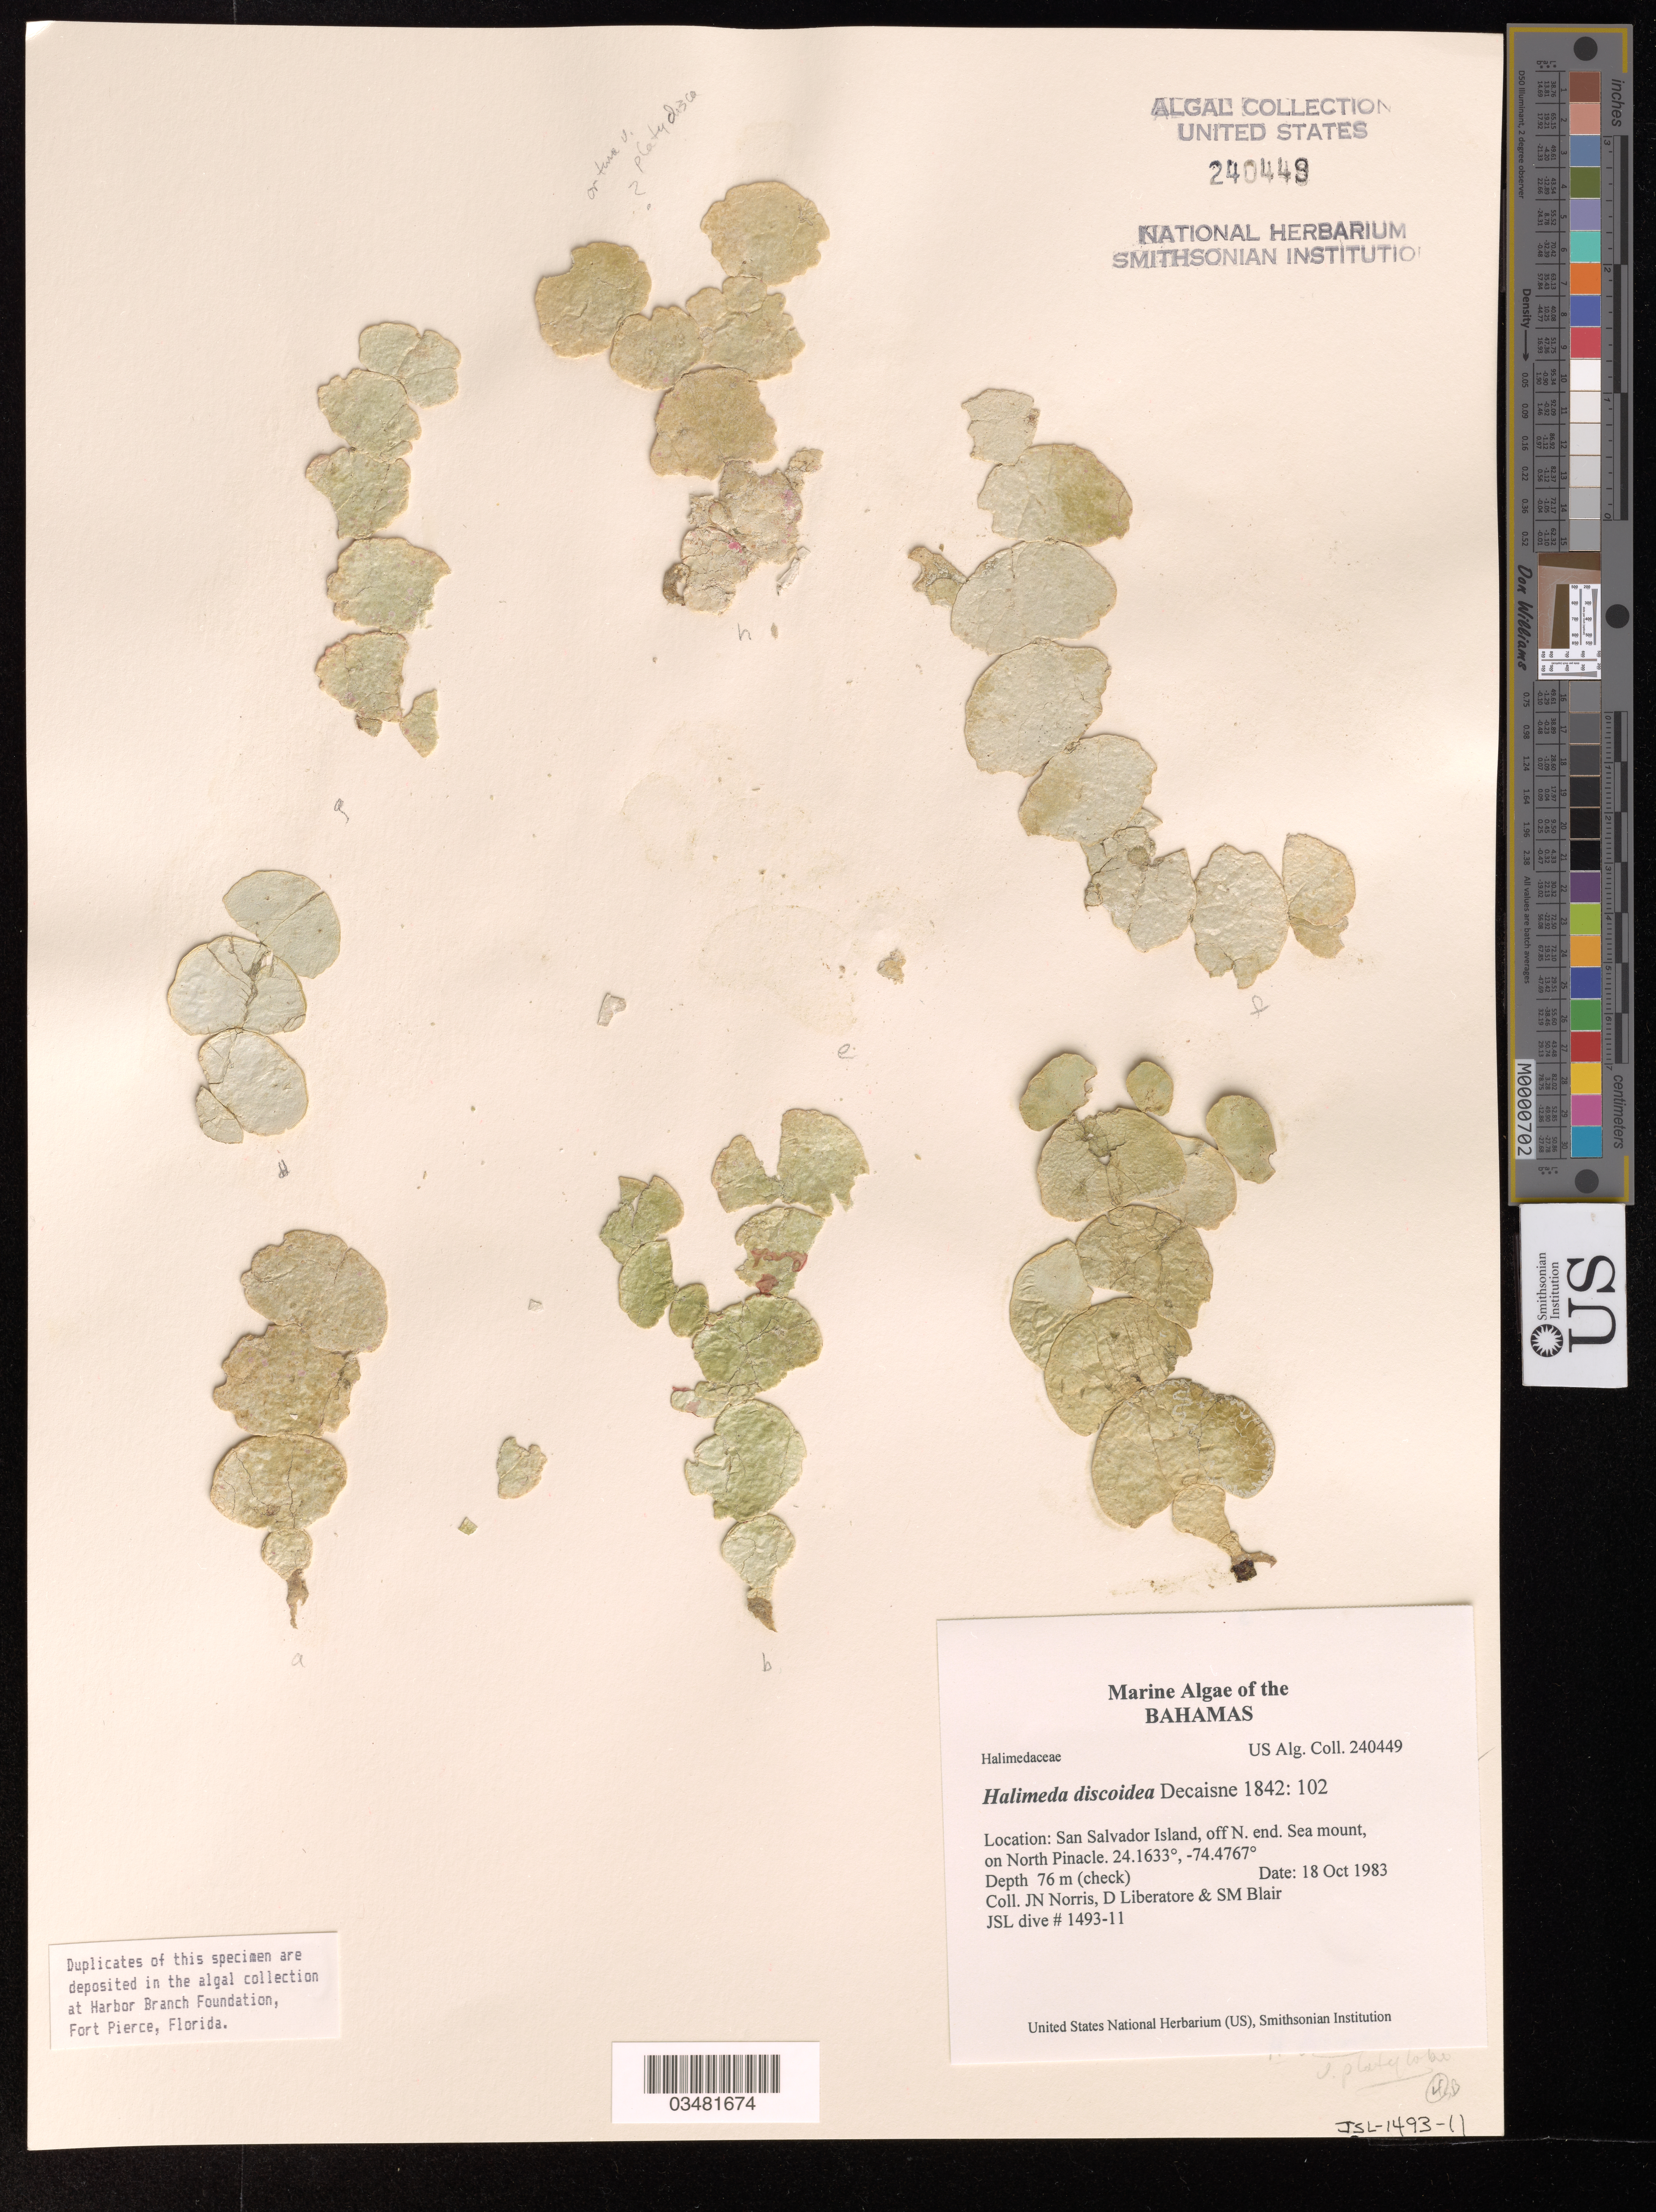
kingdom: Plantae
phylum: Chlorophyta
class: Ulvophyceae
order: Bryopsidales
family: Halimedaceae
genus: Halimeda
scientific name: Halimeda discoidea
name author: Decne.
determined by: Abbott, Isabella A.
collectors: J. N. Norris, D. Liberatore & S. M. Blair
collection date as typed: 18 Oct 1983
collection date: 1983-10-18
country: Bahamas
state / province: San Salvador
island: San Salvador Island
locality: Sea mount, North Pinacle, off north end of San Salvador Island.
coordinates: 24º9.8'N, 74º28.6'W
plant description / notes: JSL Dive #1493-11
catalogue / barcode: US 240449